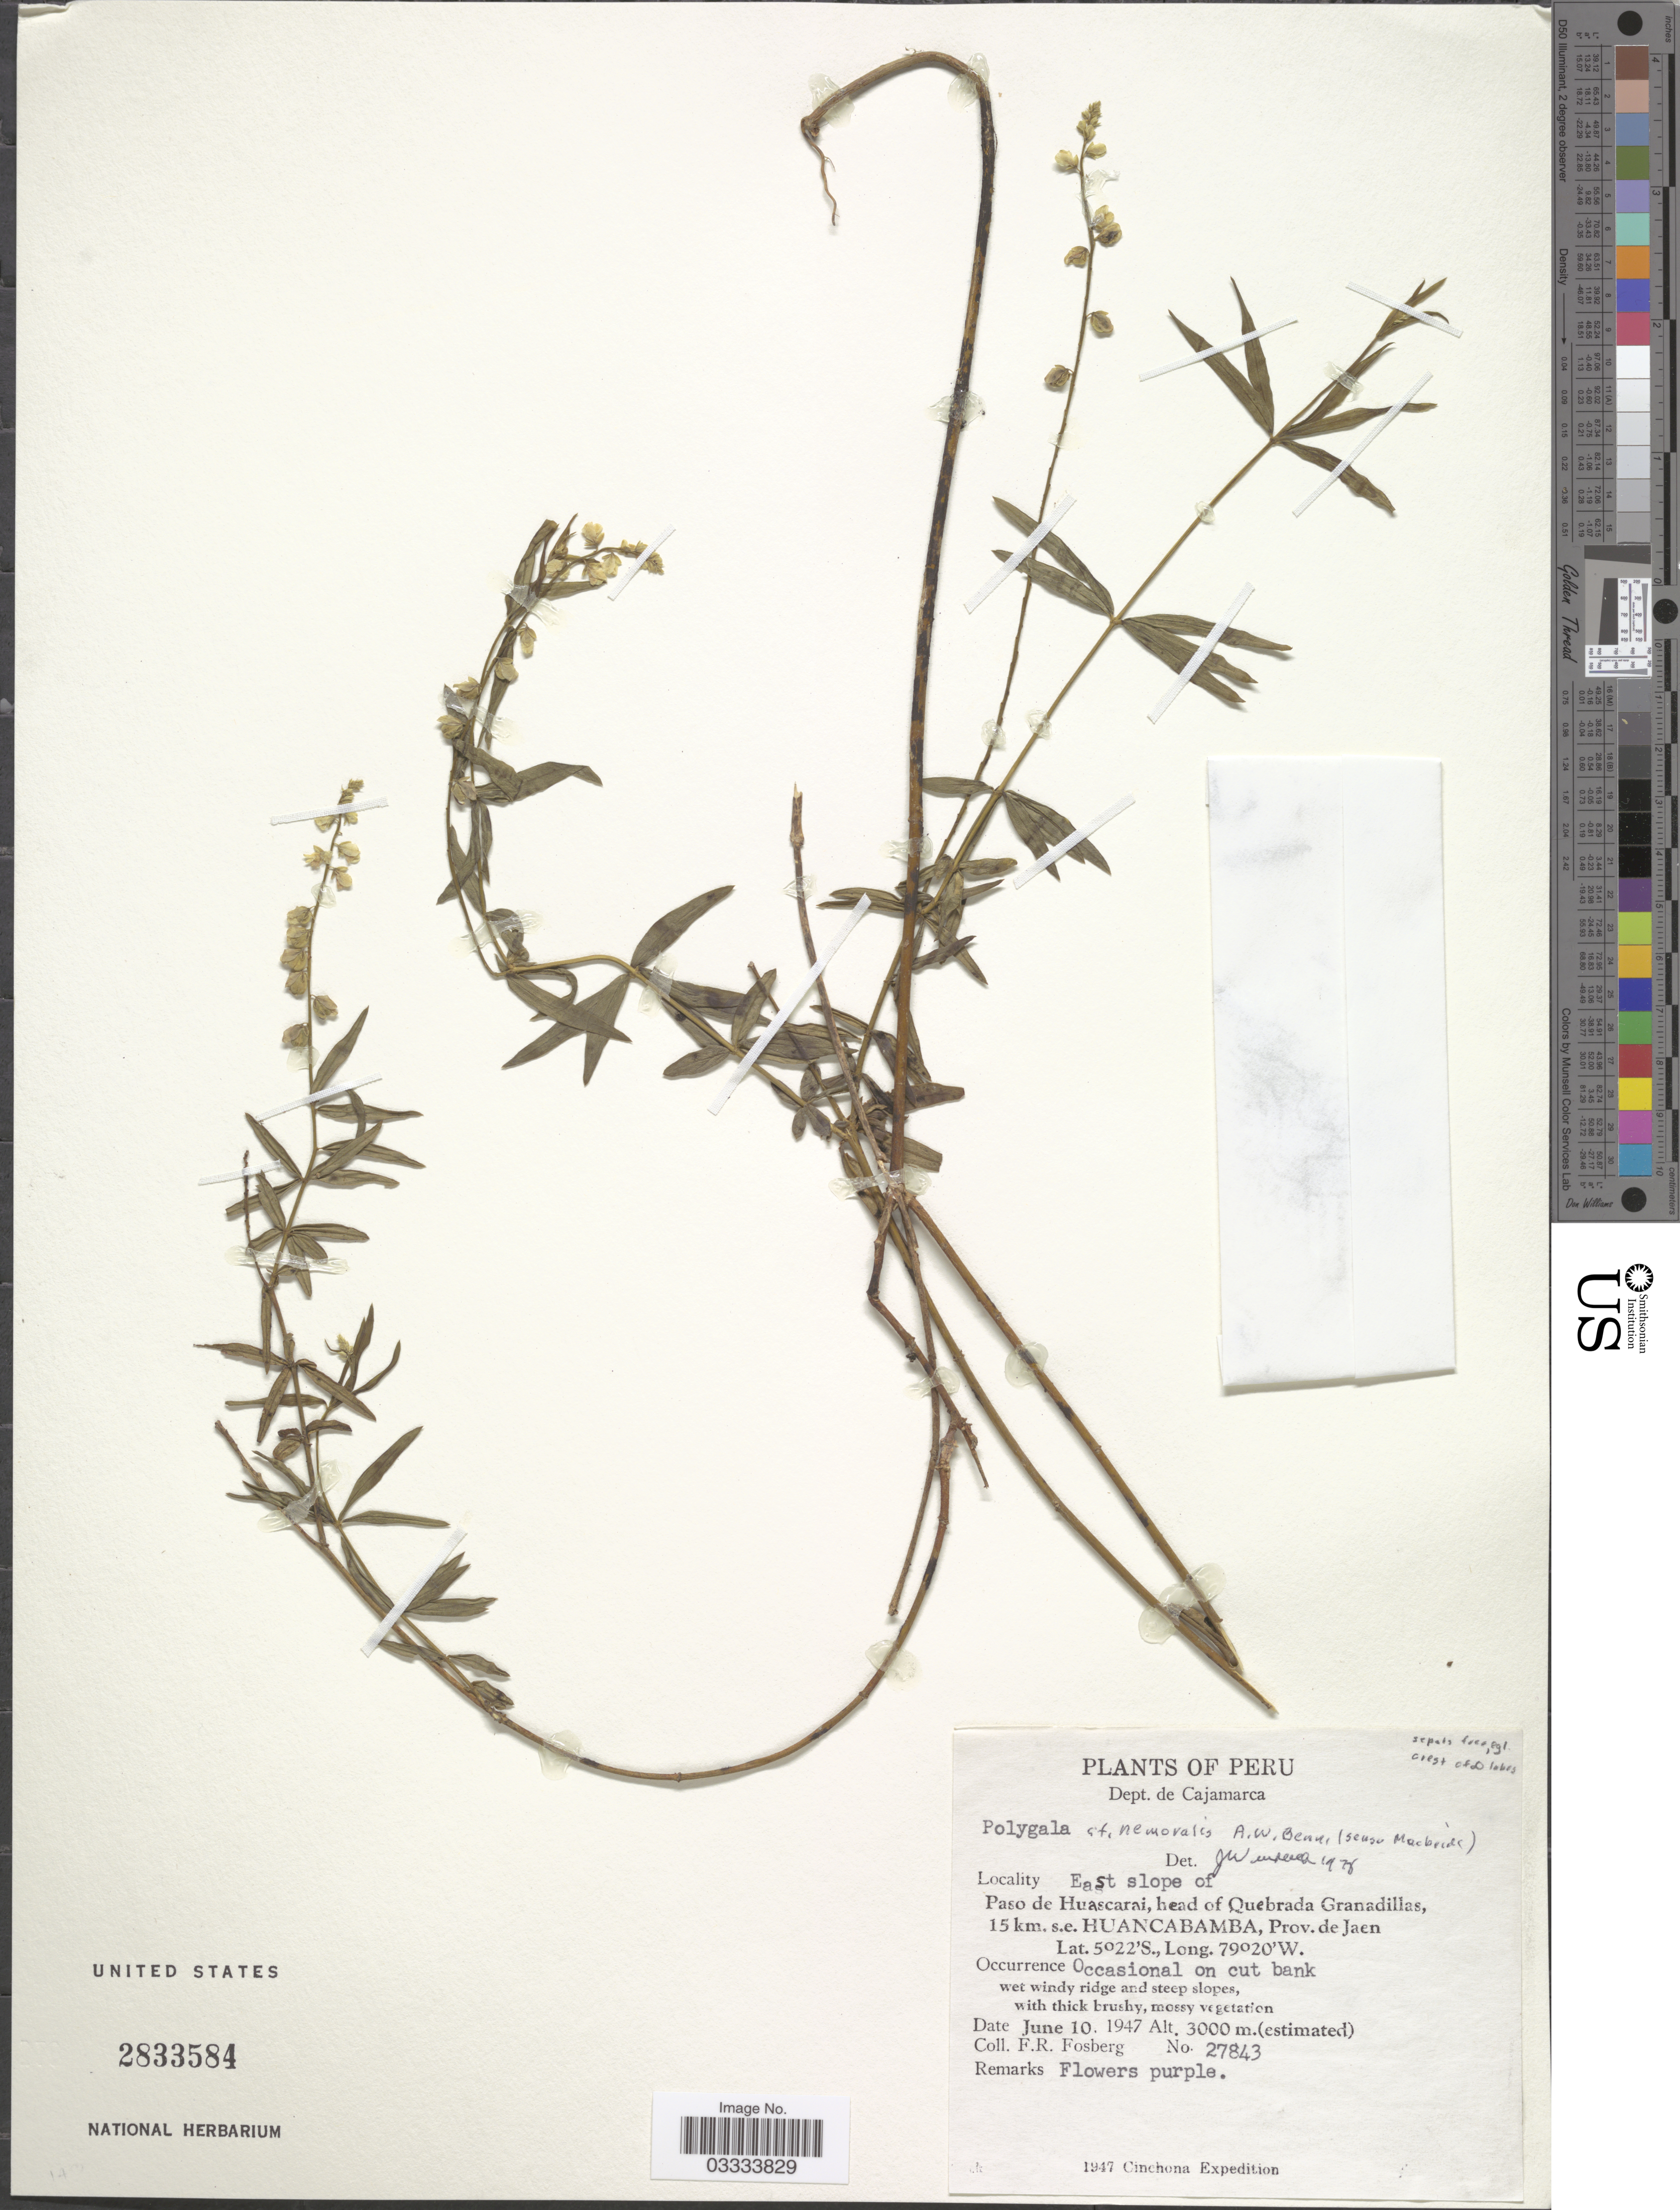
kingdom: Plantae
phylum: Tracheophyta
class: Magnoliopsida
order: Fabales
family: Polygalaceae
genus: Polygala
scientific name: Polygala nemoralis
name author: A.W. Benn.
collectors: F. R. Fosberg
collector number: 27843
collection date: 1947-06-10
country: Peru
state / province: Cajamarca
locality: Dept. de Cajamarca. East slope of Paso de Huascarai, head of Quebrada Granadillas 15 km. s.e. Huancabamba, Prov. de Jaen.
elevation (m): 3000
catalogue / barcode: US 2833584